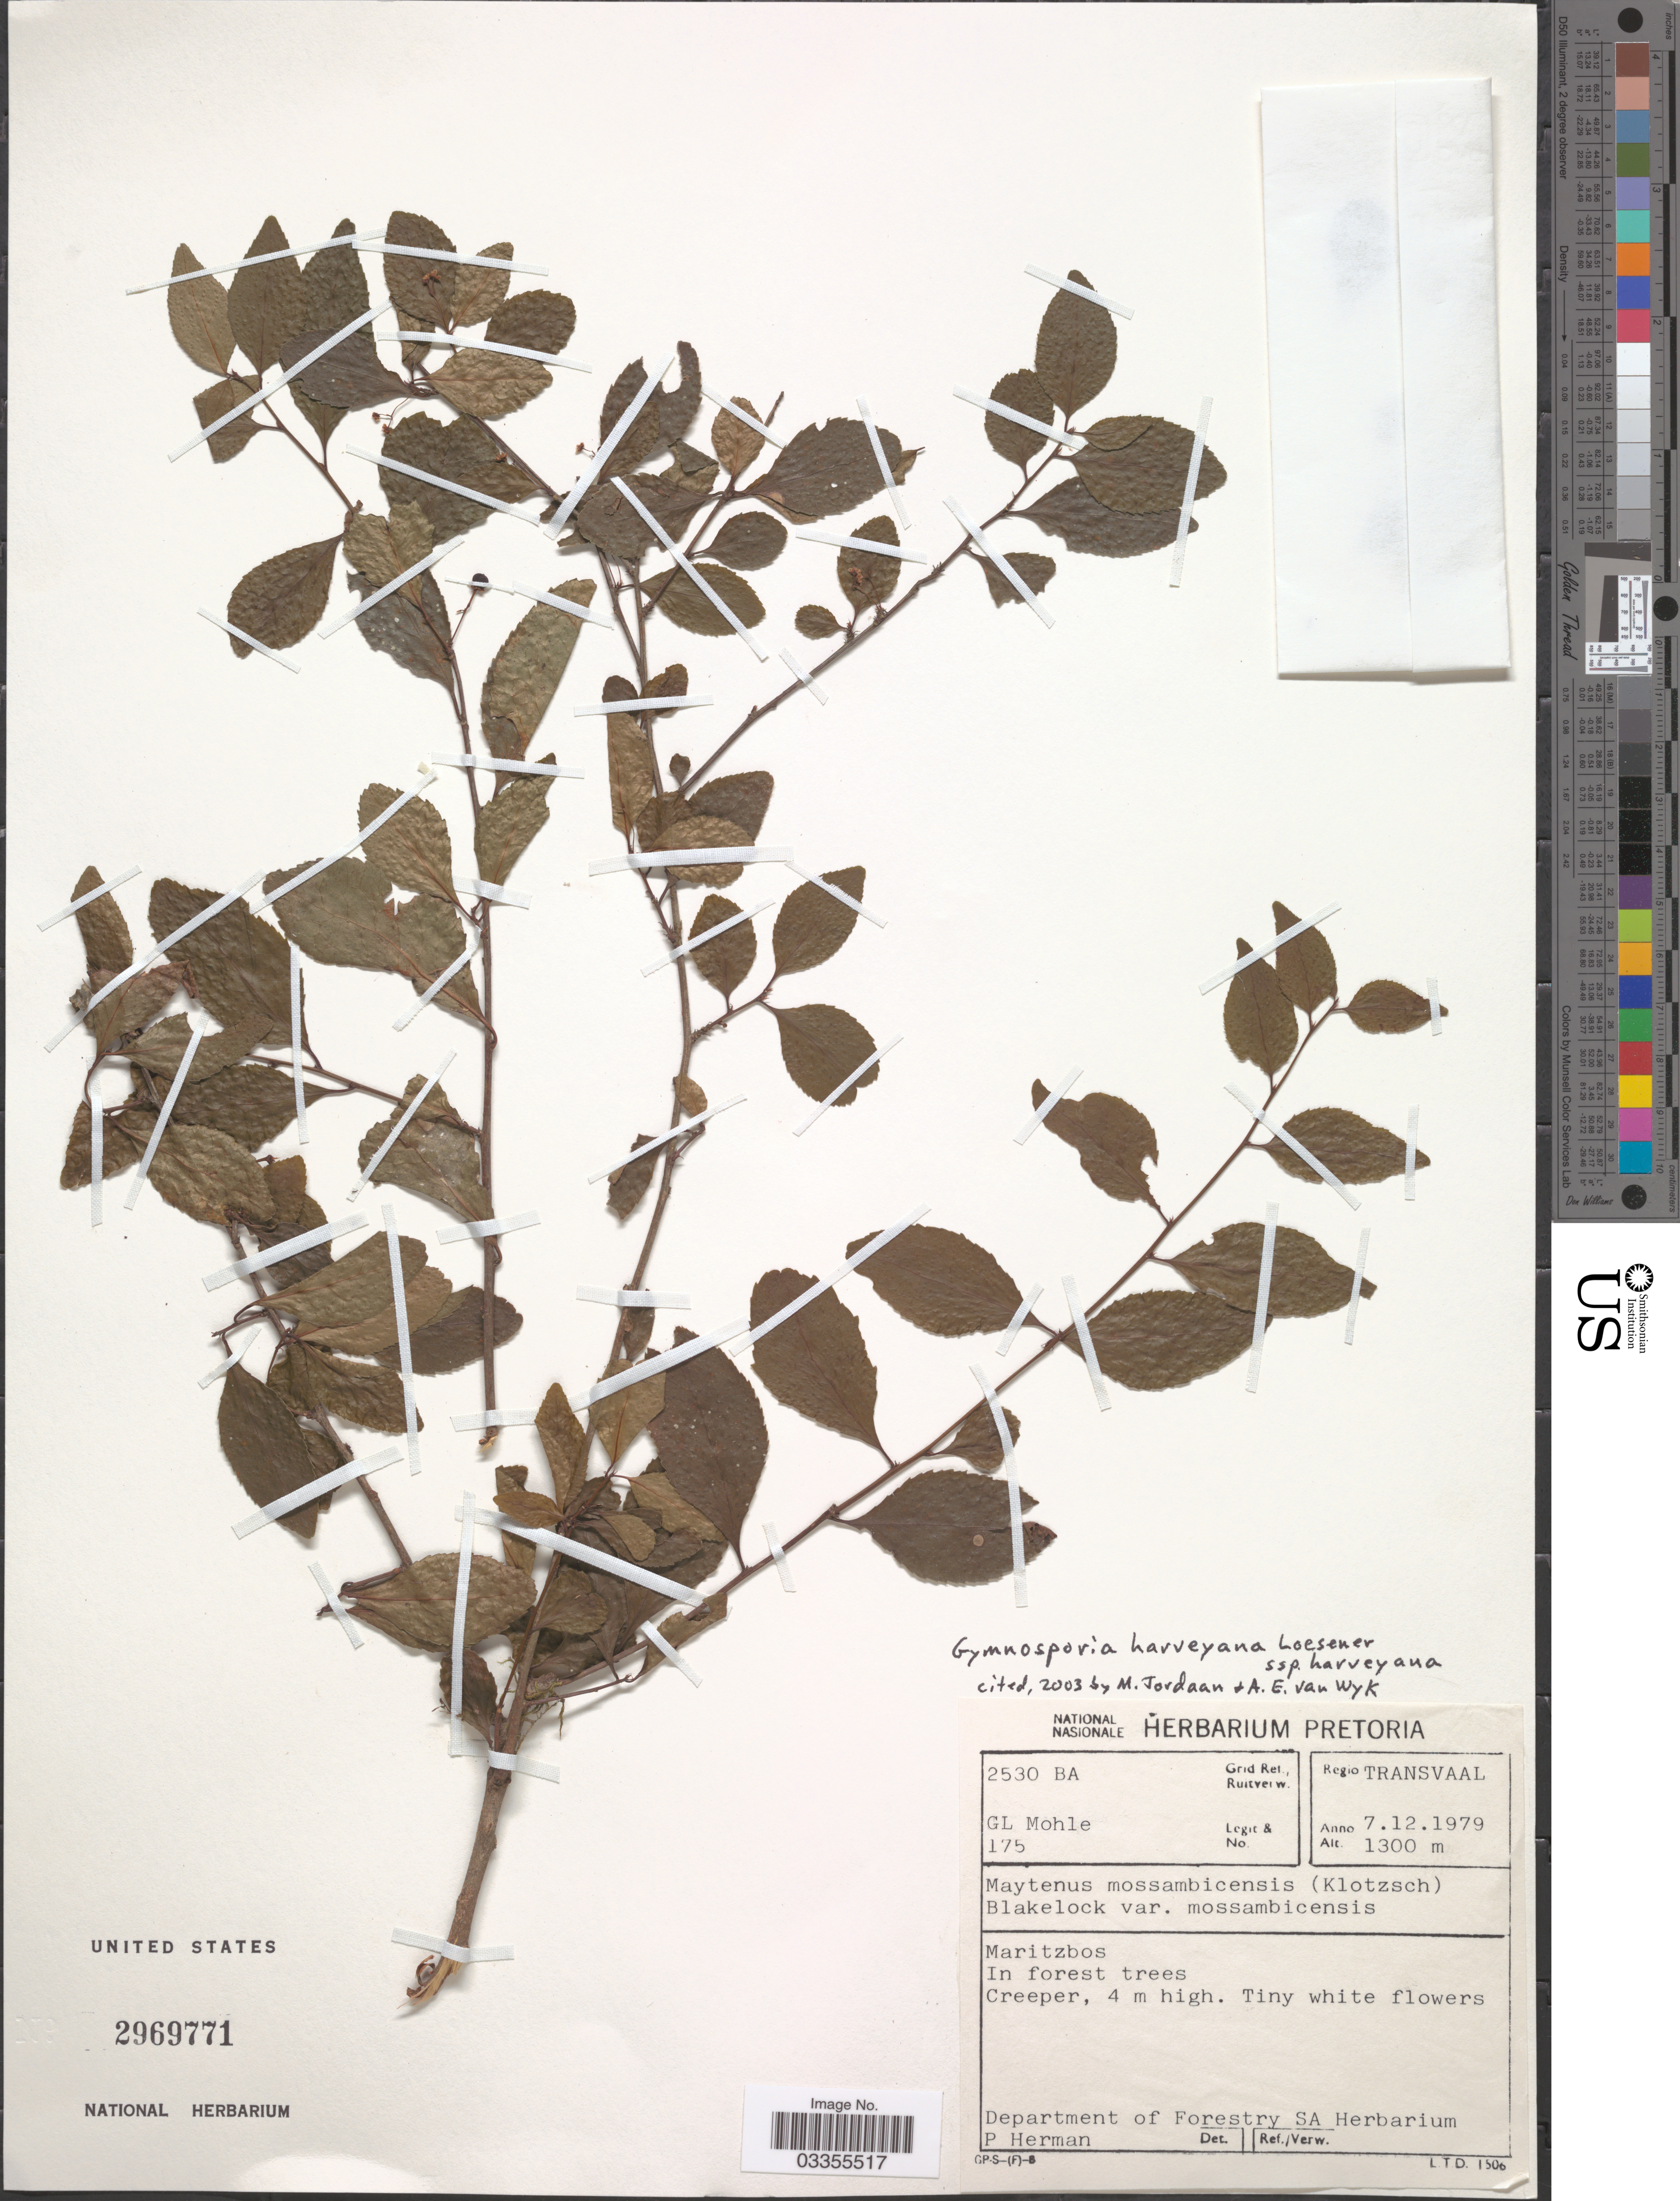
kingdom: Plantae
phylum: Tracheophyta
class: Magnoliopsida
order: Celastrales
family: Celastraceae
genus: Gymnosporia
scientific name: Gymnosporia harveyana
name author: Loes.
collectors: G. Mohle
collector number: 175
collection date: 1979-12-07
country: South Africa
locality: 2530 BA Grid Ref./Ruitverw. Regio Transvaal. Maritzbos.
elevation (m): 1300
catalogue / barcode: US 2969771